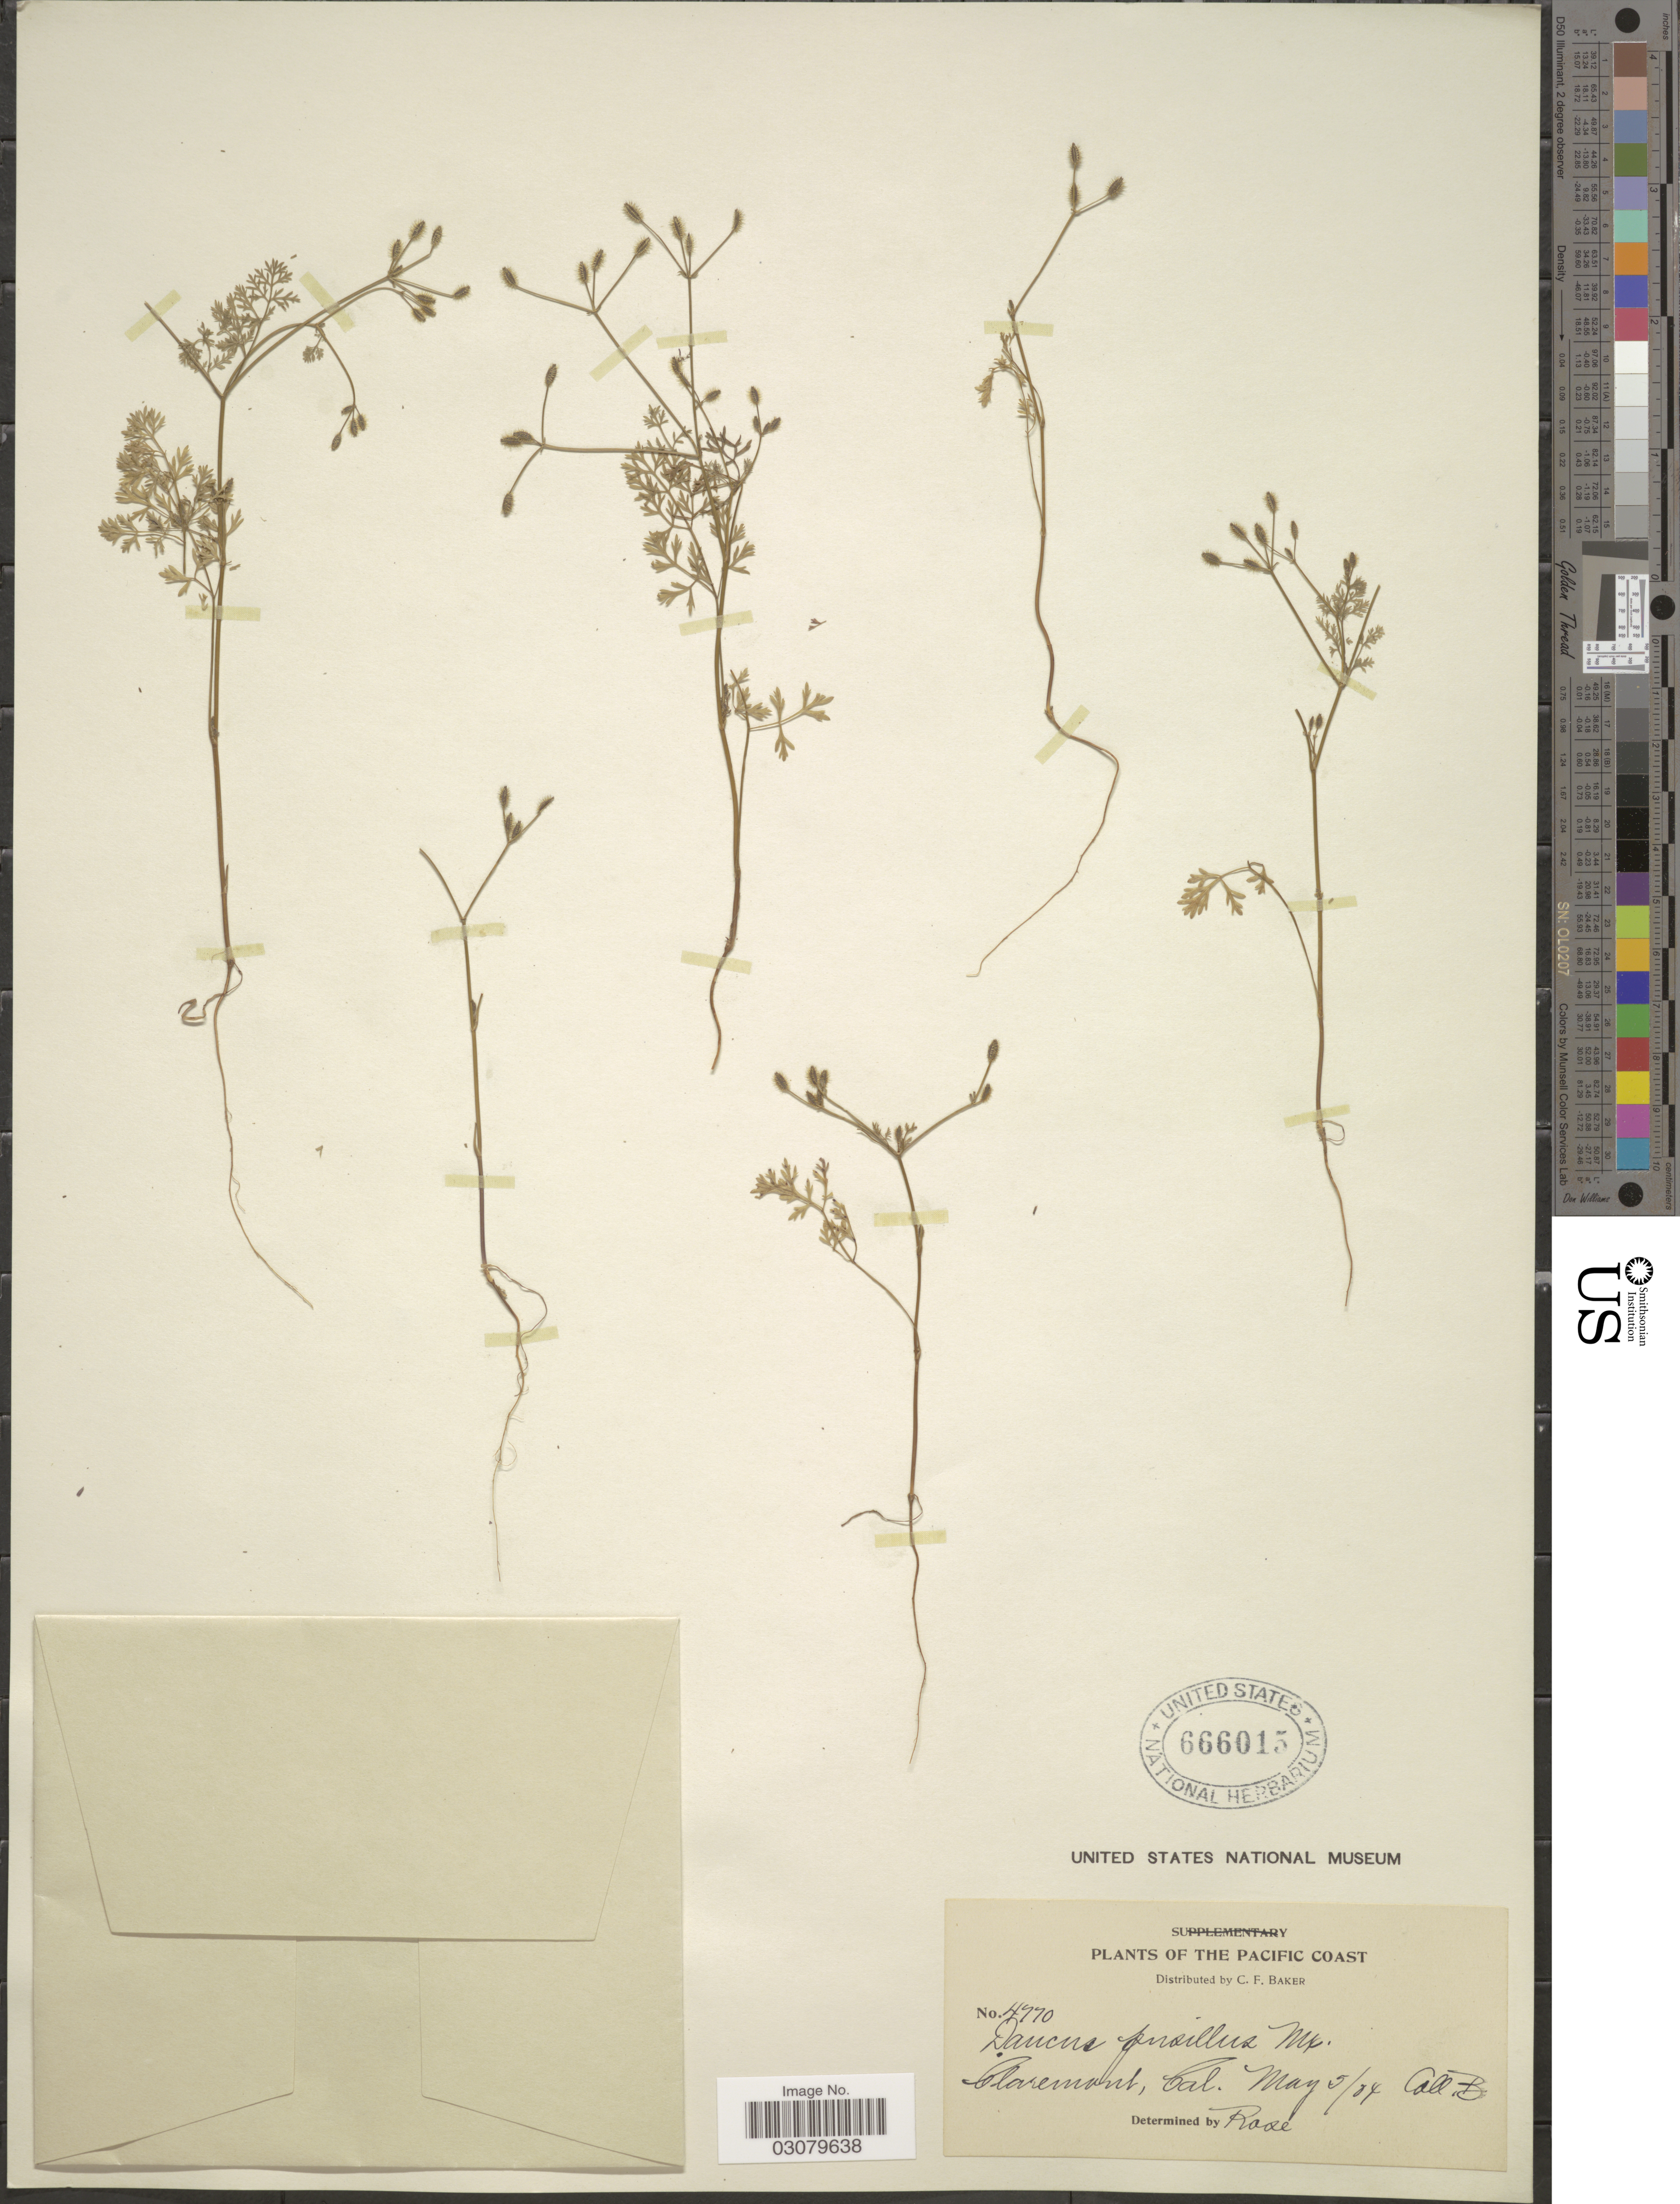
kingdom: Plantae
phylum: Tracheophyta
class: Magnoliopsida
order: Apiales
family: Apiaceae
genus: Caucalis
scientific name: Caucalis microcarpa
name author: Hook. & Arn.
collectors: C. F. Baker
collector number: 4770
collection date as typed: Transcribed d/m/y: 5/5/4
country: United States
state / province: California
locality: Pacific Coast. Claremont.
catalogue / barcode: US 666015